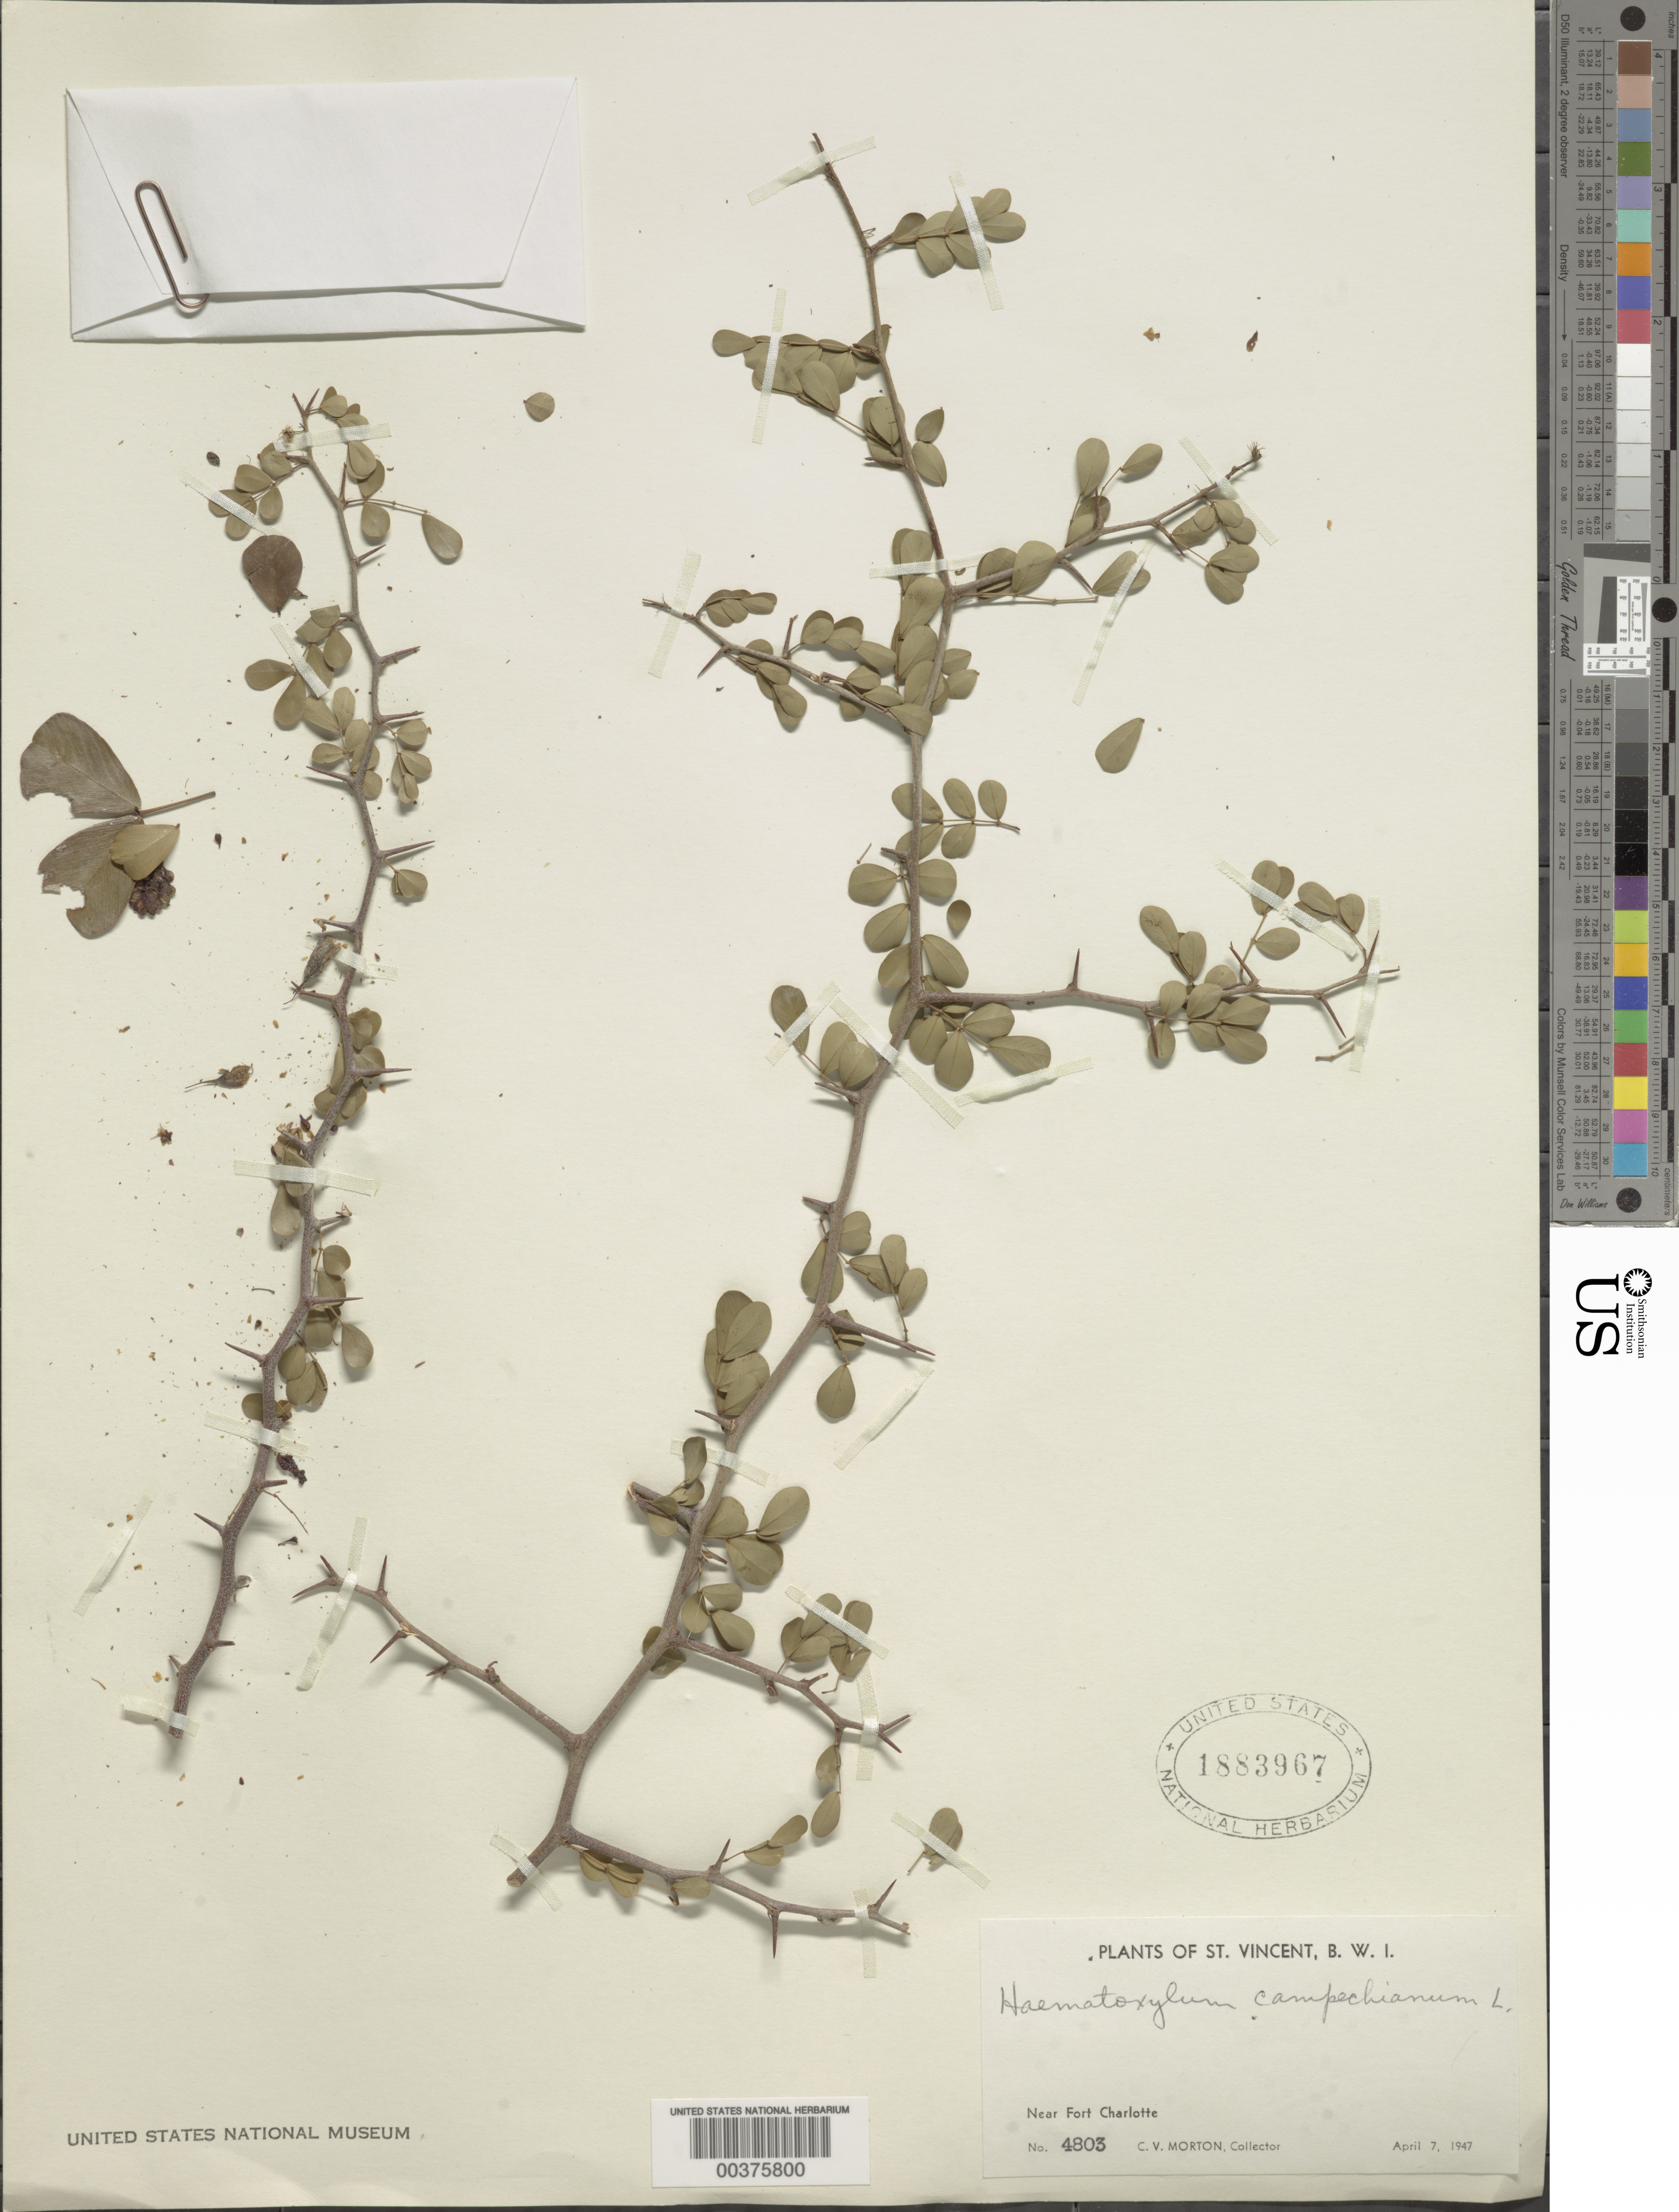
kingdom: Plantae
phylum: Tracheophyta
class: Magnoliopsida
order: Fabales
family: Fabaceae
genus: Haematoxylum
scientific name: Haematoxylum campechianum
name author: L.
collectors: C. V. Morton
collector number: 4803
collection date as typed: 07 Apr 1947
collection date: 1947-04-07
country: St. Vincent - Grenadines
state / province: Saint Andrew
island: St. Vincent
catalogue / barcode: US 1883967